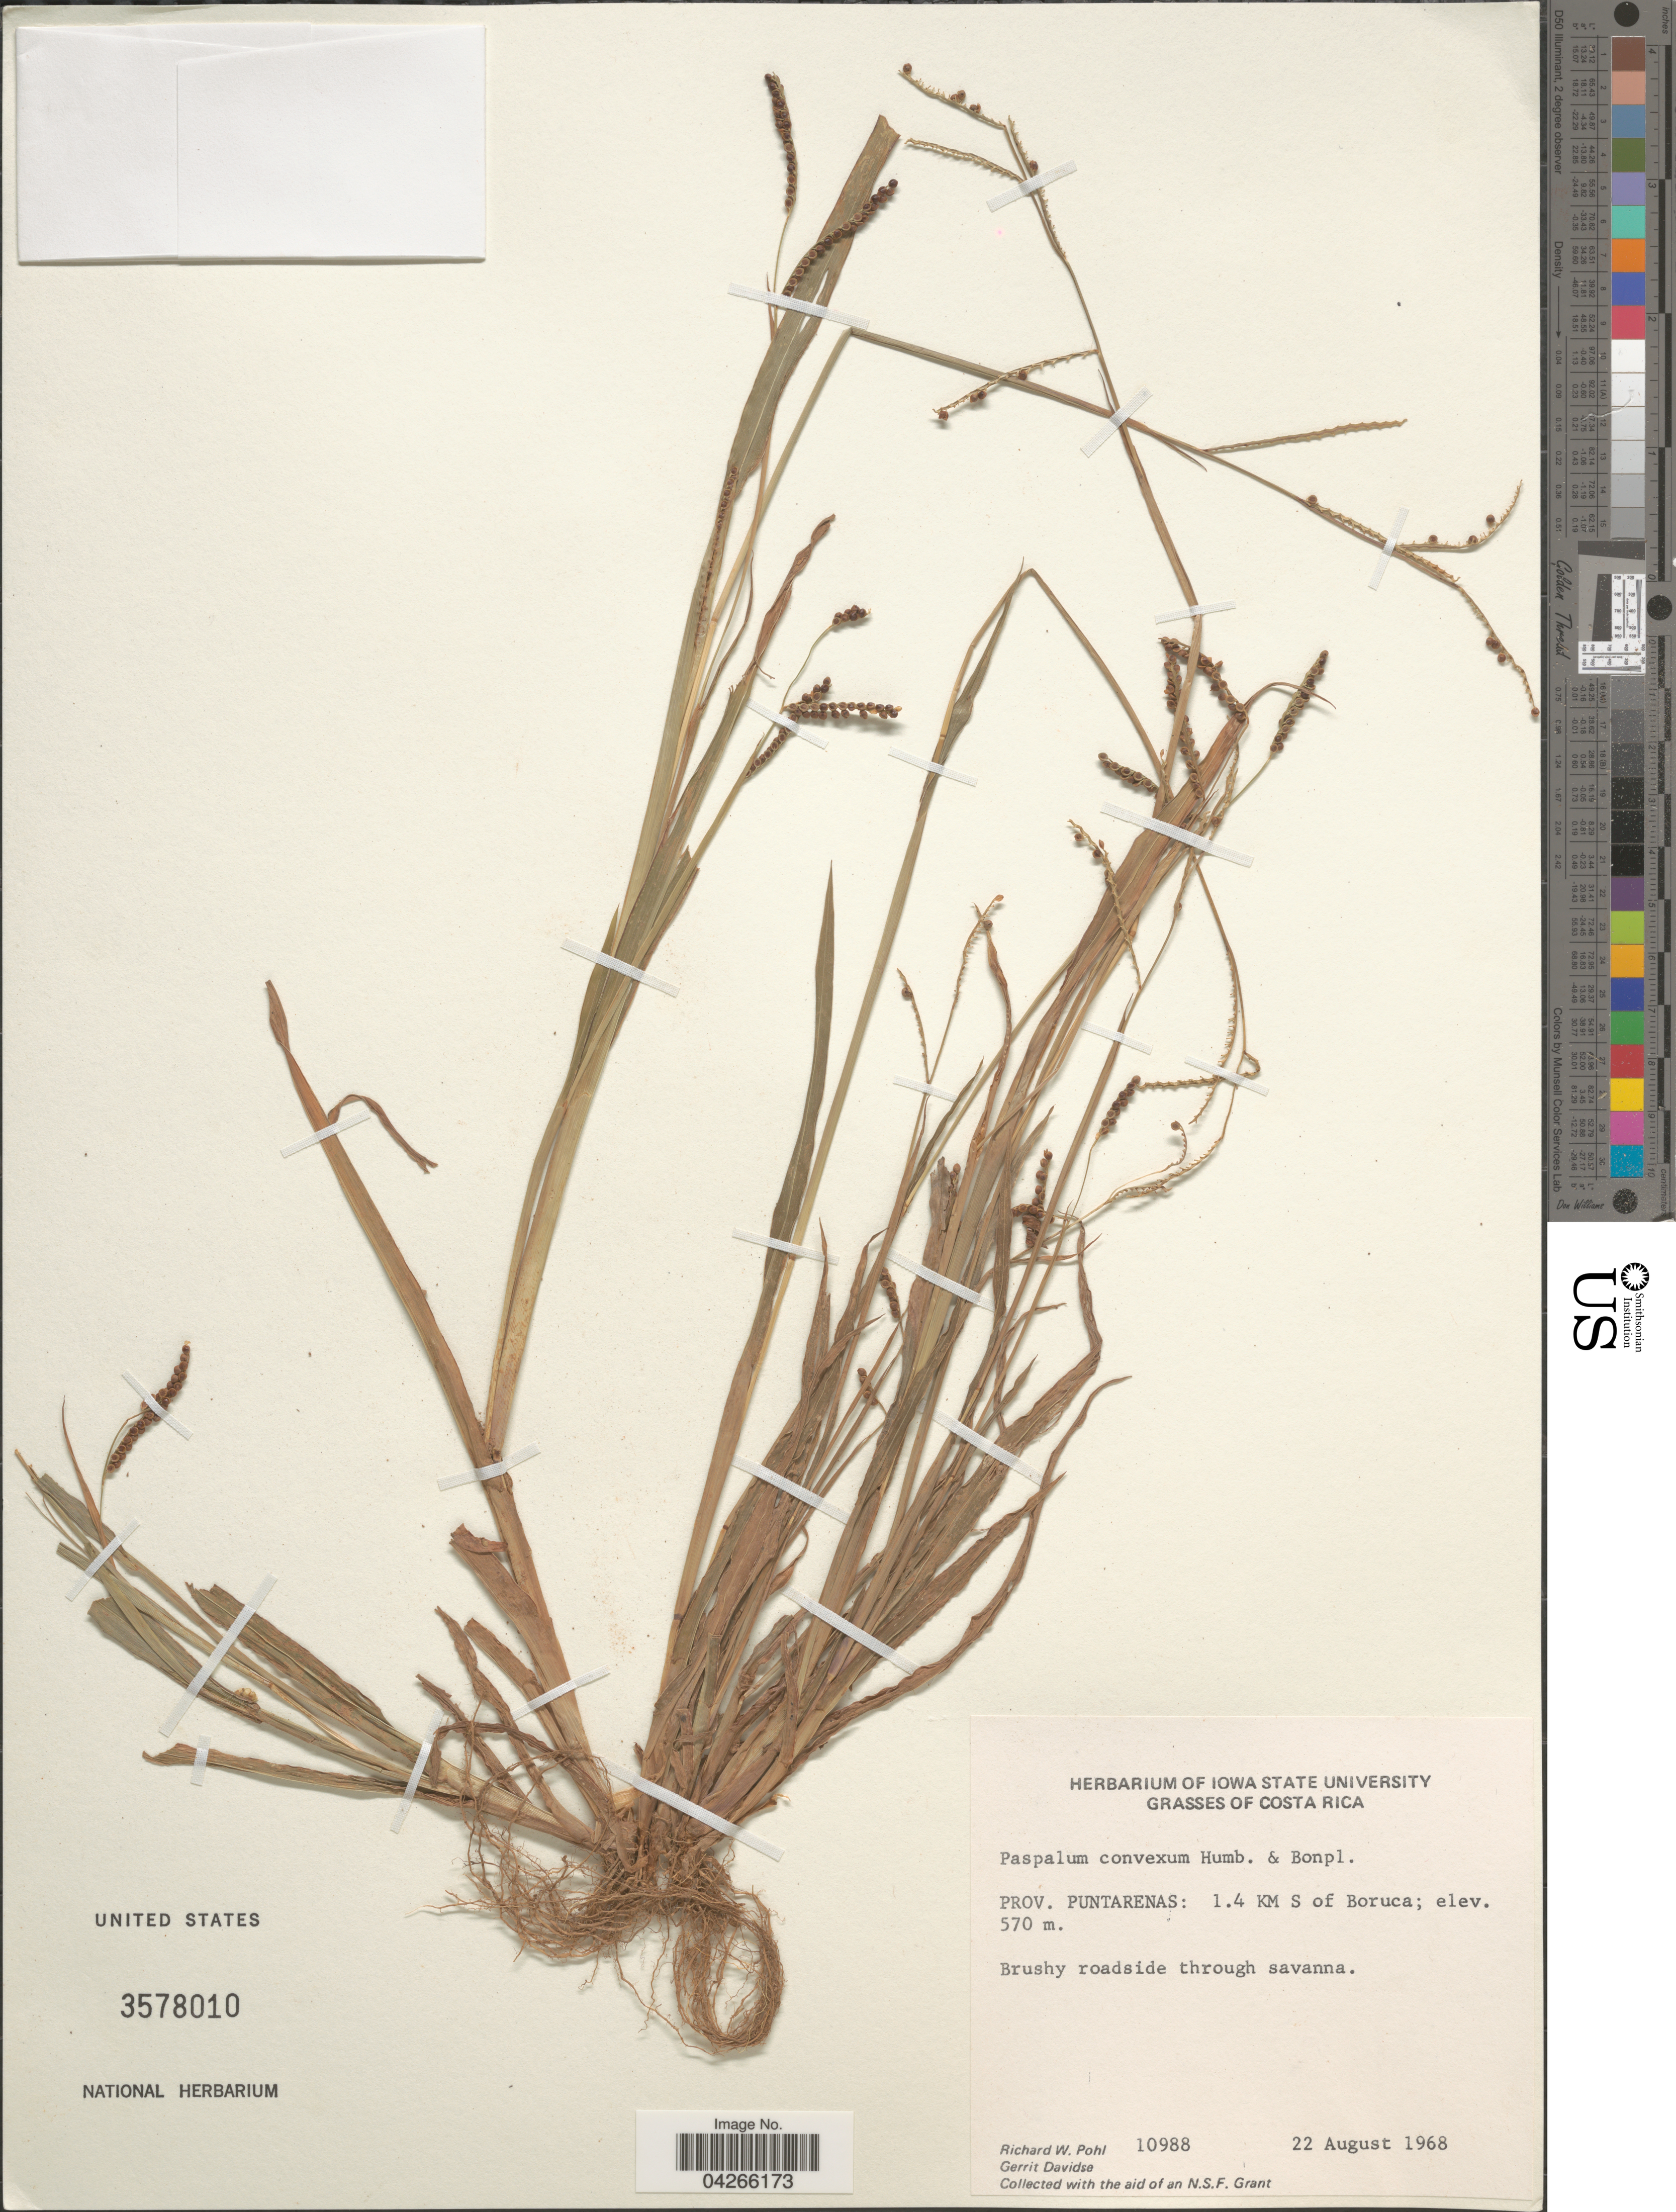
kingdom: Plantae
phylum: Tracheophyta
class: Liliopsida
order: Poales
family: Poaceae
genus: Paspalum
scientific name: Paspalum convexum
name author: Humb. & Bonpl. ex Flüggé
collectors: R. W. Pohl & G. Davidse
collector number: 10988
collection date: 1968-08-22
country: Costa Rica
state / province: Puntarenas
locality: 1.4 KM S of Boruca. Brushy roadside through savanna.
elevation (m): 570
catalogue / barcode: US 3578010